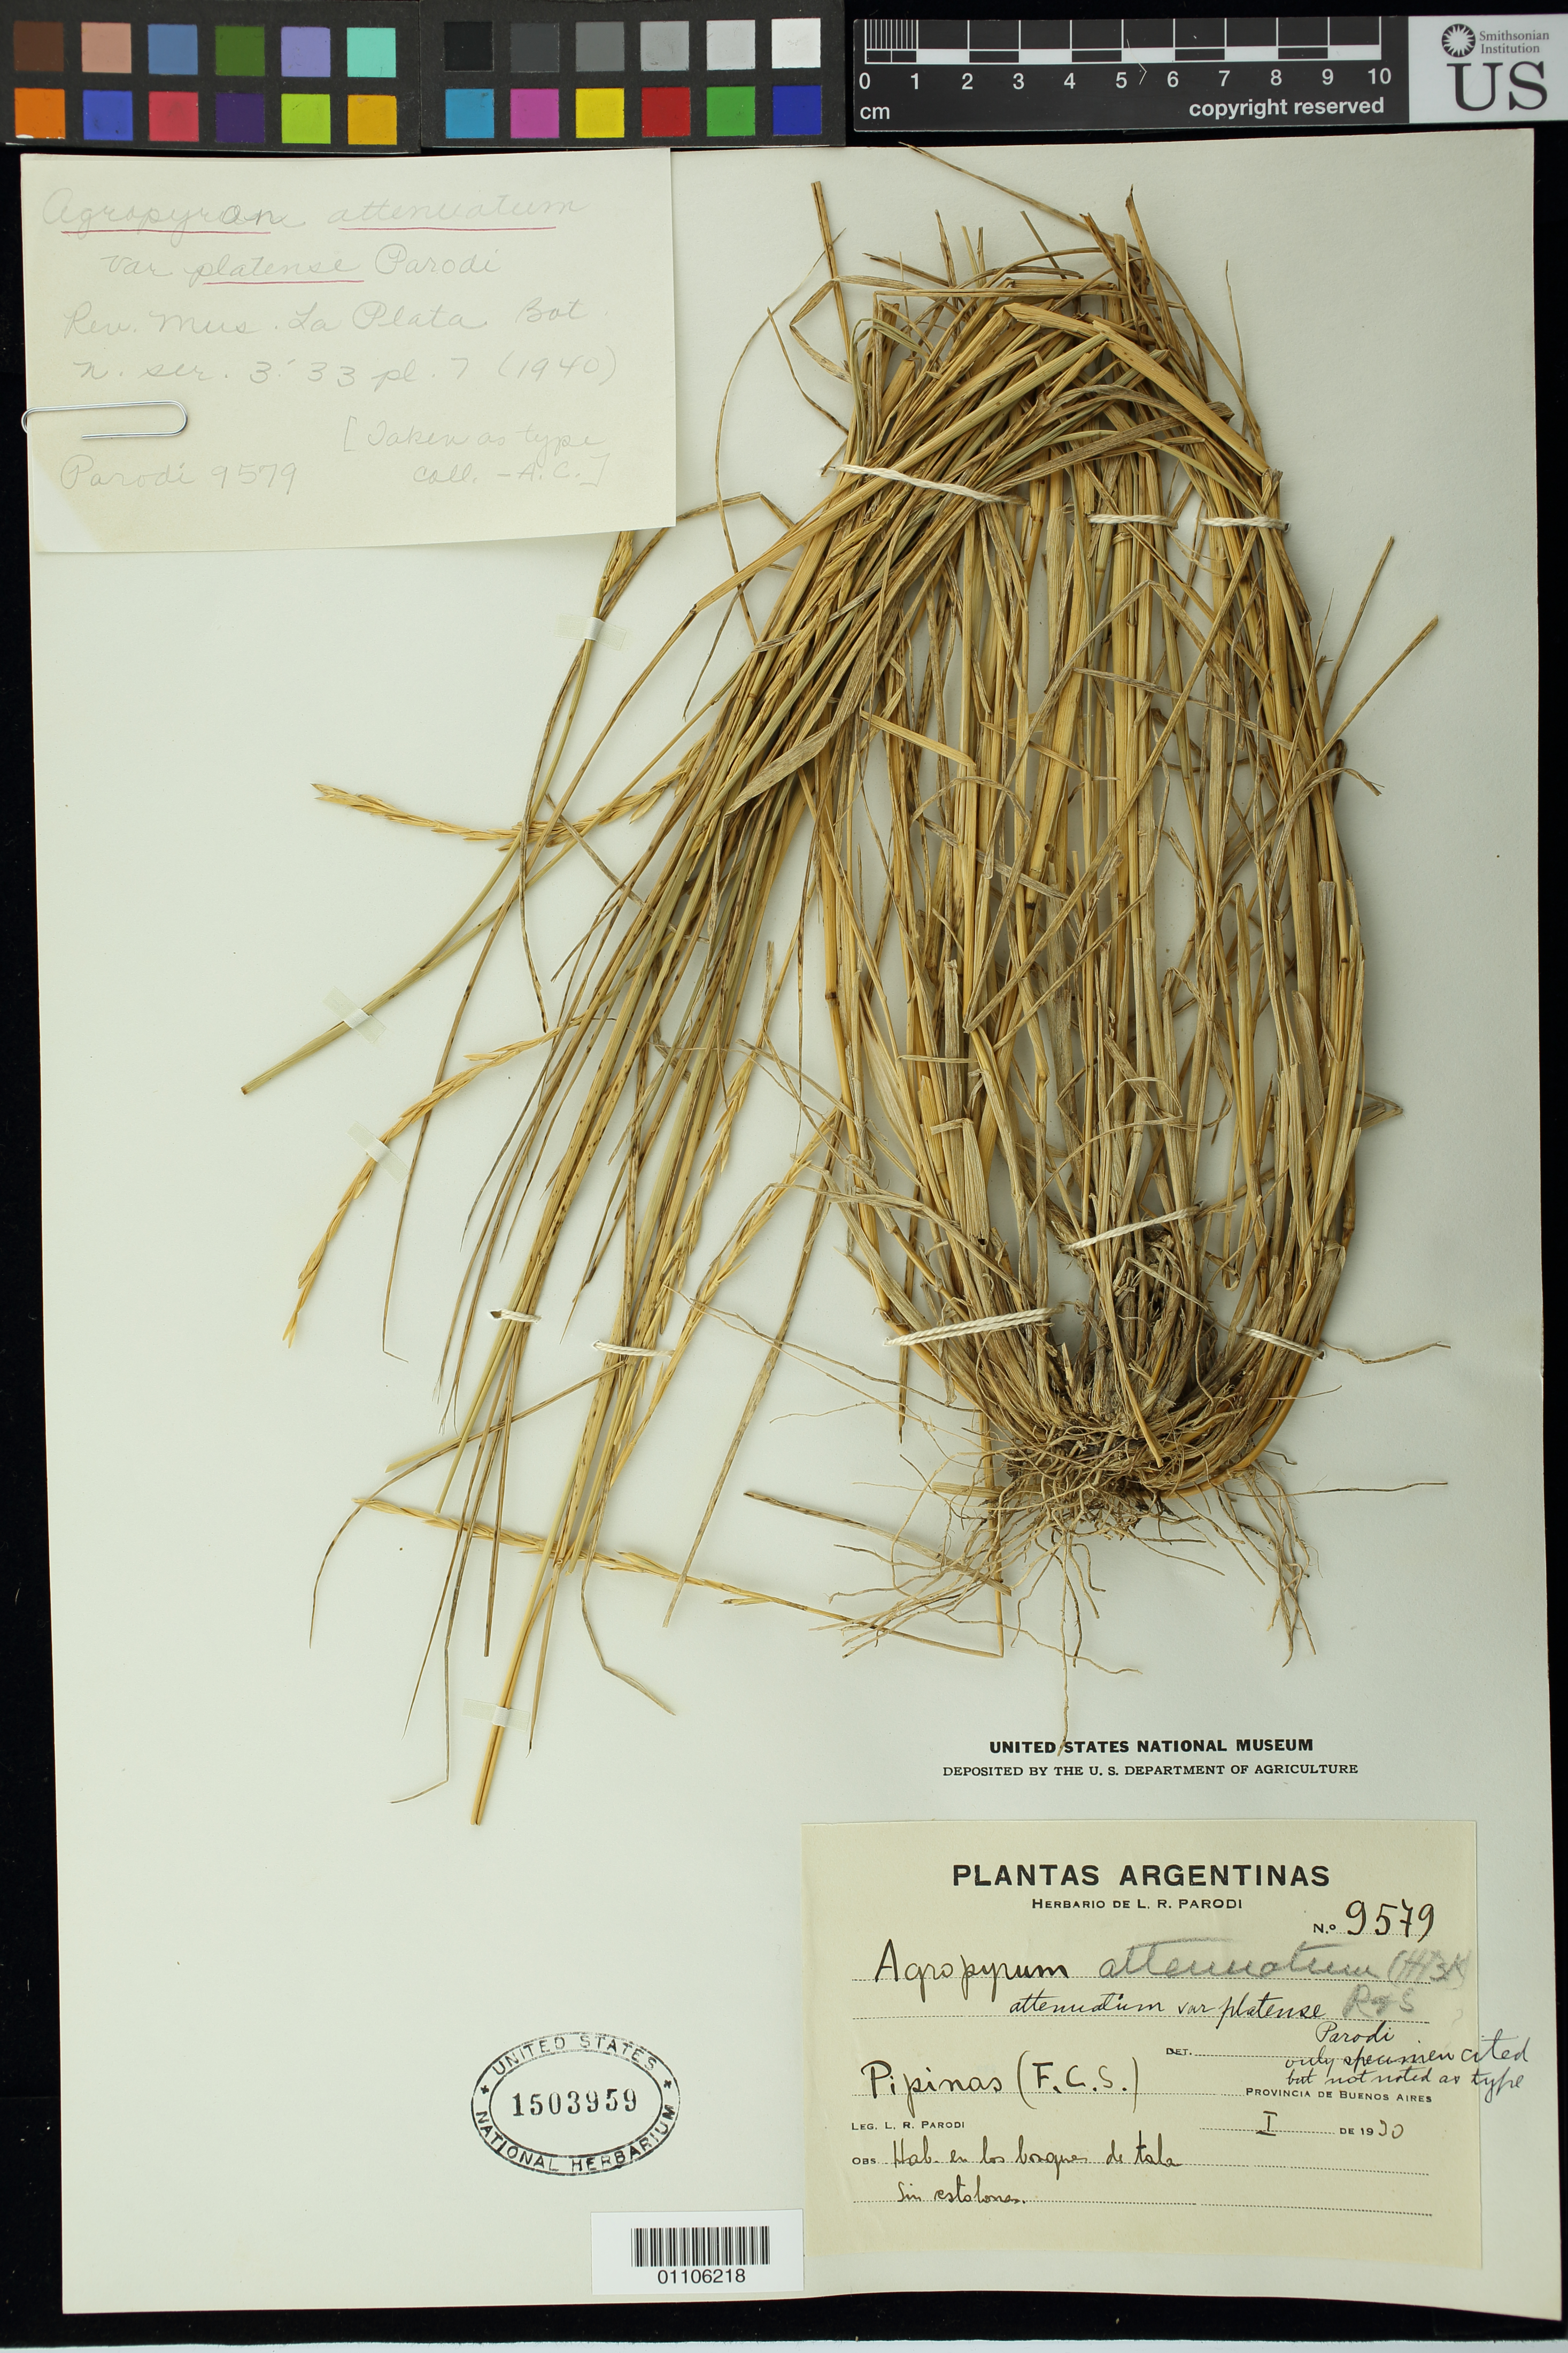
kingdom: Plantae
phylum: Tracheophyta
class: Liliopsida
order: Poales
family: Poaceae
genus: Agropyron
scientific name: Agropyron attenuatum var. platense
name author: Parodi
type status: Isotype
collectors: L. R. Parodi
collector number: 9579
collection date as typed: Jan 1930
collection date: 1930-01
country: Argentina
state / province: Buenos Aires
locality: Pipinas (F.C.S.), provincia de Buenos Aires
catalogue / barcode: US 1503959